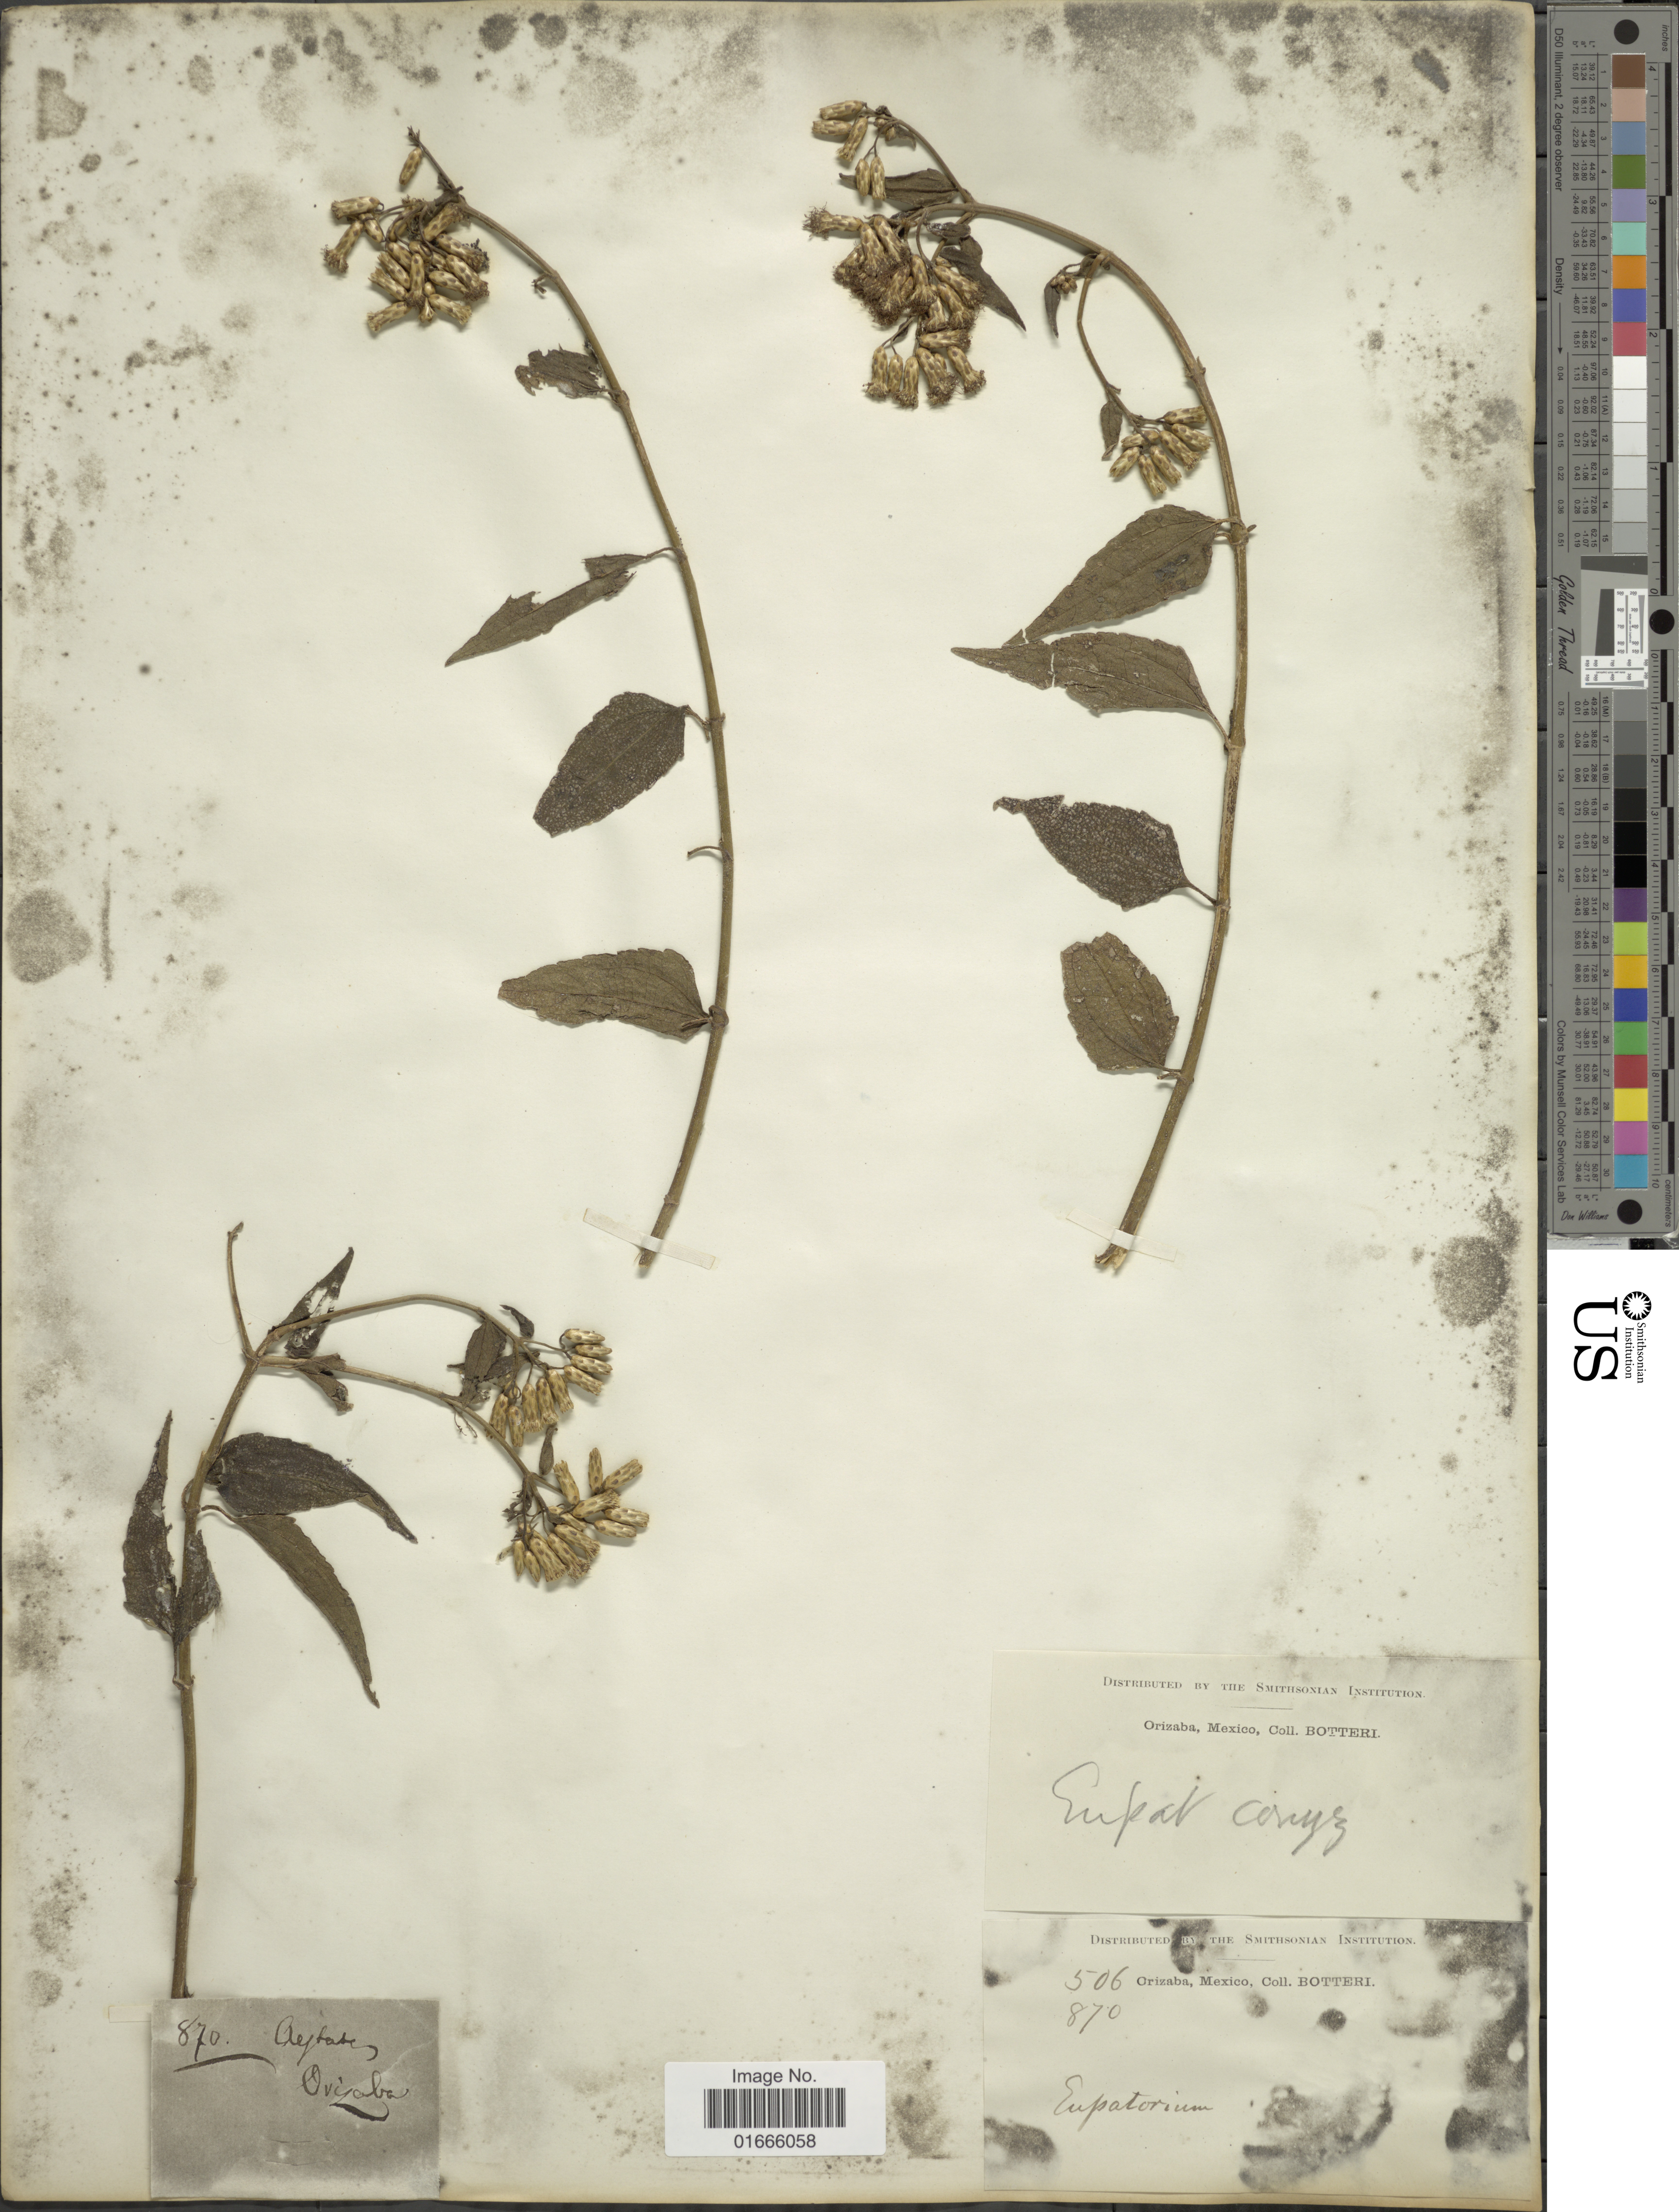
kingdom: Plantae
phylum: Tracheophyta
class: Magnoliopsida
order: Asterales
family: Asteraceae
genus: Chromolaena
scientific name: Chromolaena odorata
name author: (L.) R.M. King & H. Rob.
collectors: M. Botteri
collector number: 506/570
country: Mexico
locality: Orizaba, Mexico